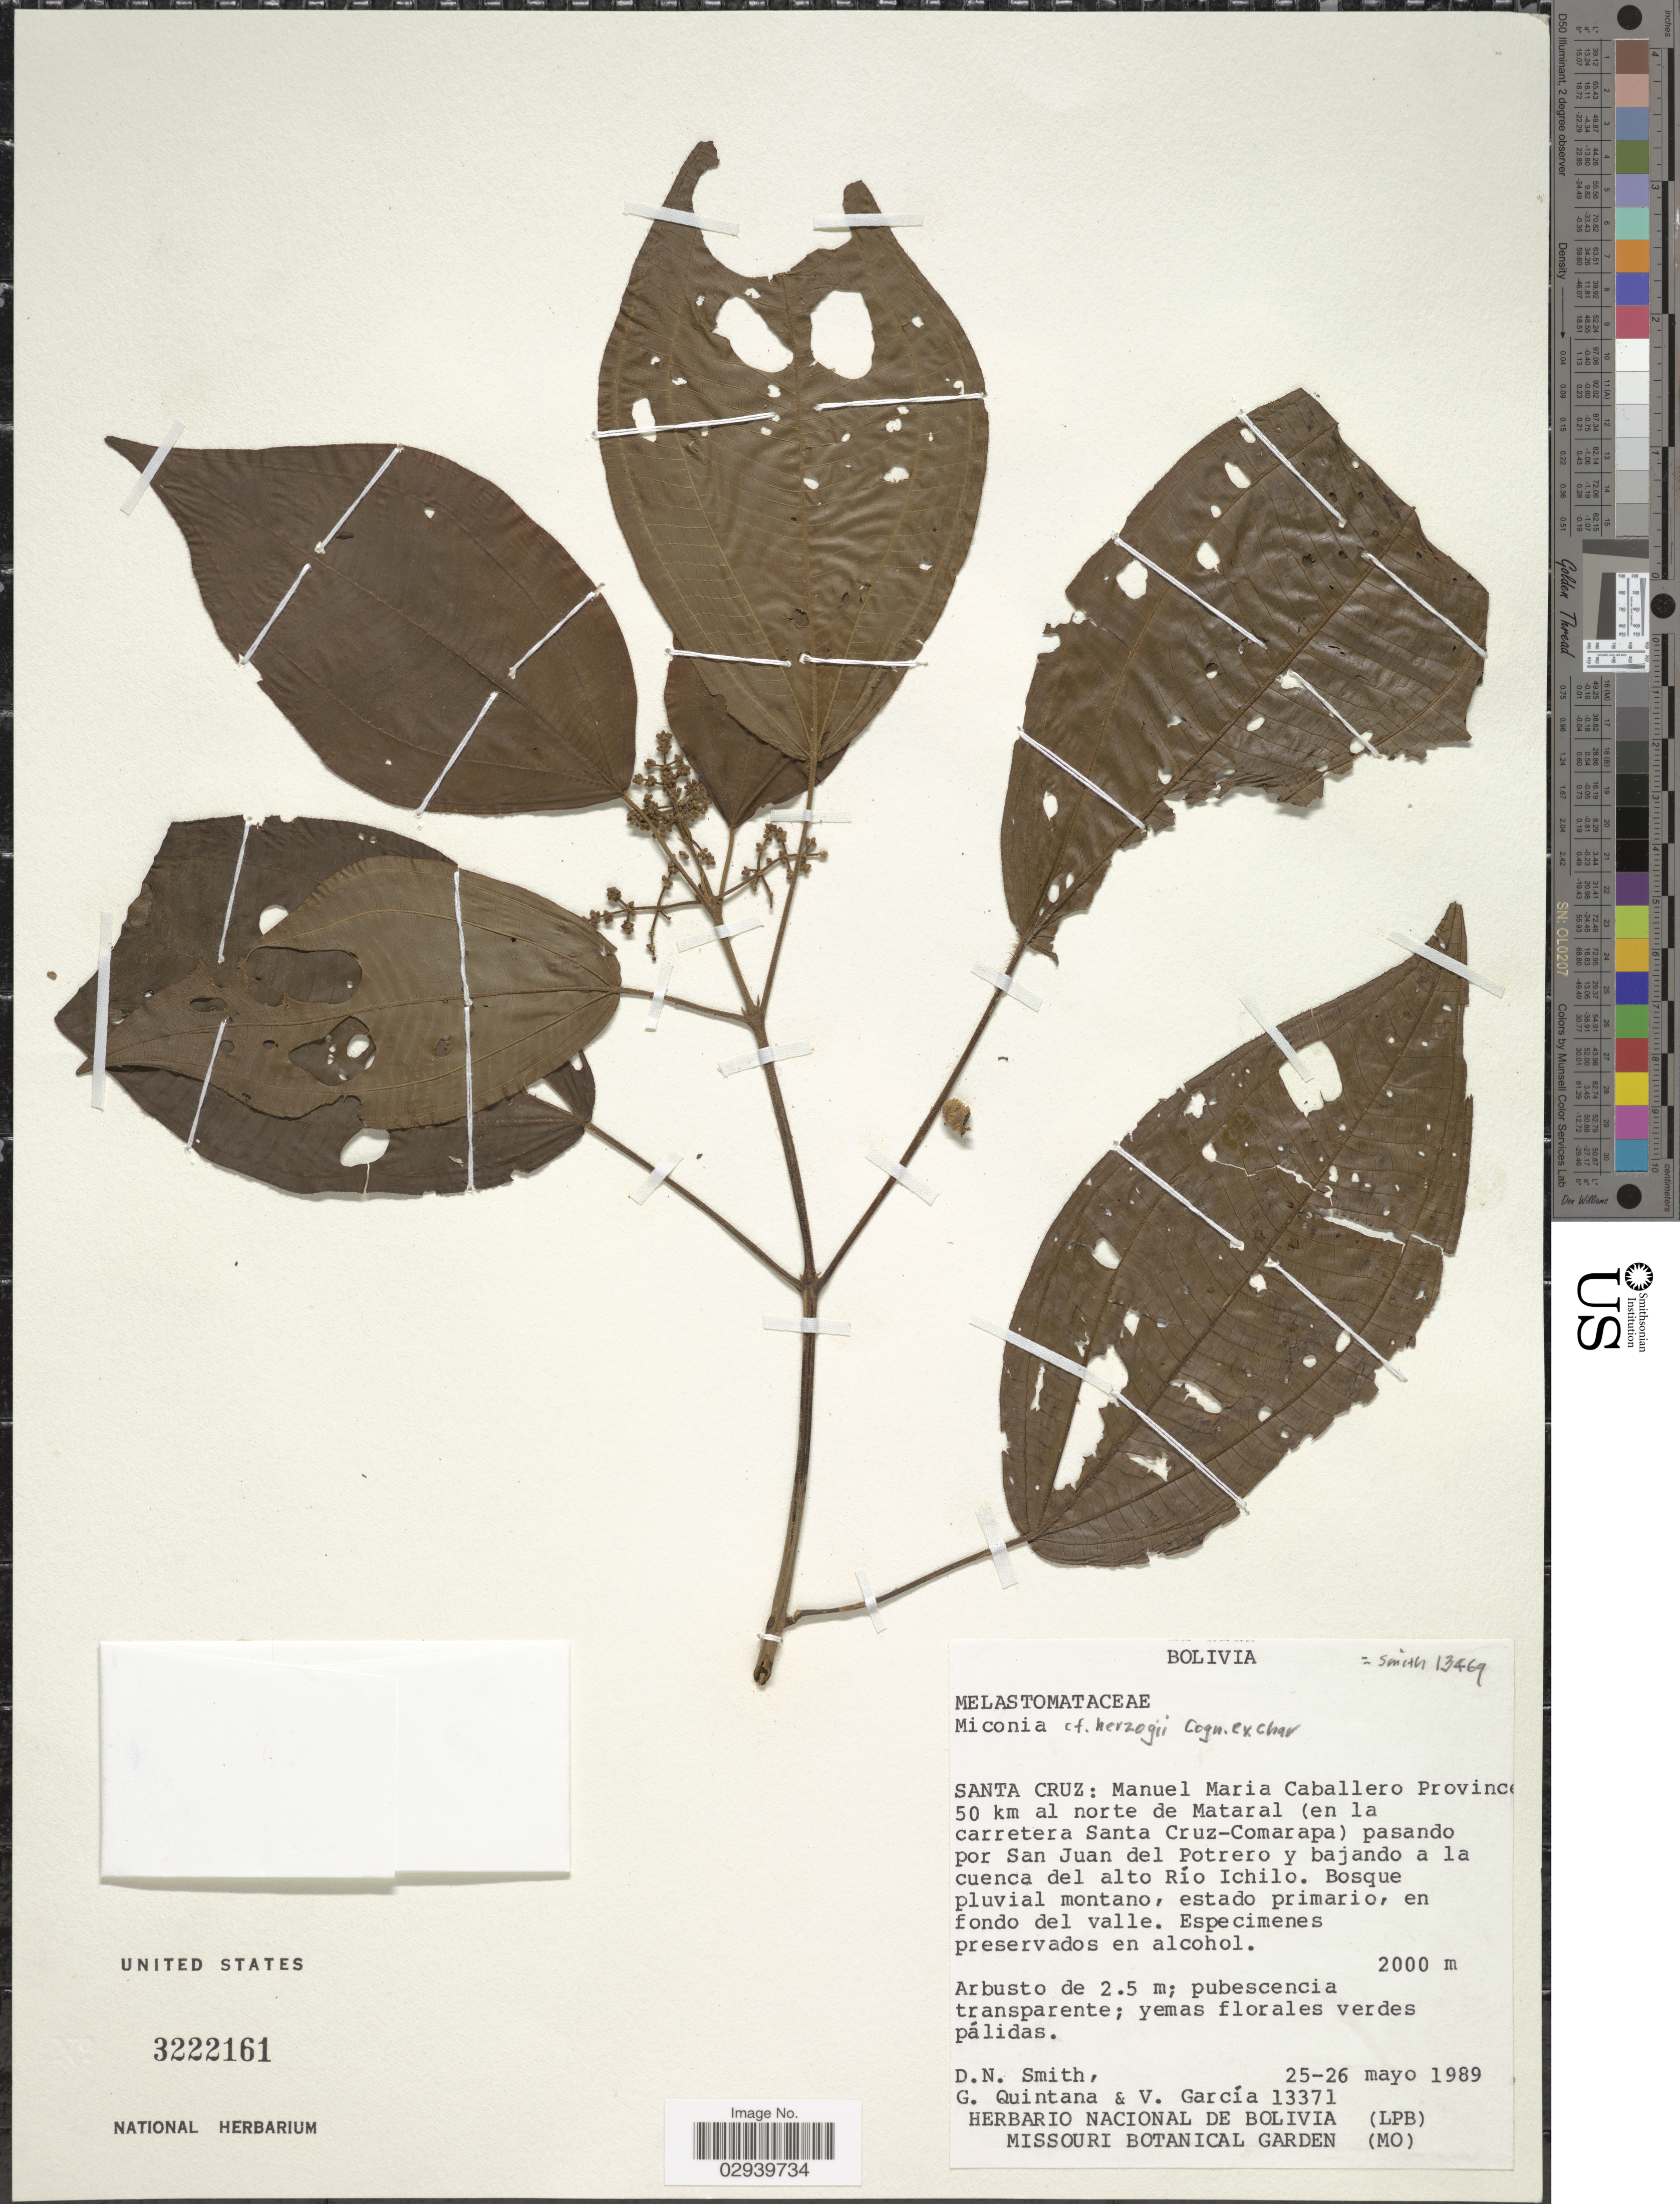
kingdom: Plantae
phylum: Tracheophyta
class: Magnoliopsida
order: Myrtales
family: Melastomataceae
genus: Miconia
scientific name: Miconia herzogii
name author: Cogn.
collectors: D. Smith, G. Quintana & V. Garcia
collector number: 13371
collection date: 1989-05-25/1989-05-26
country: Bolivia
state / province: Santa Cruz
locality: Manuel Maria Caballero Province 50 km al norte de Mataral (en la carretera Santa Cruz-Comarapa) pasando por San Juan del Potrero y bajando a la cuenca del alto Rio Ichilo.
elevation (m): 2000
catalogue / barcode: US 3222161